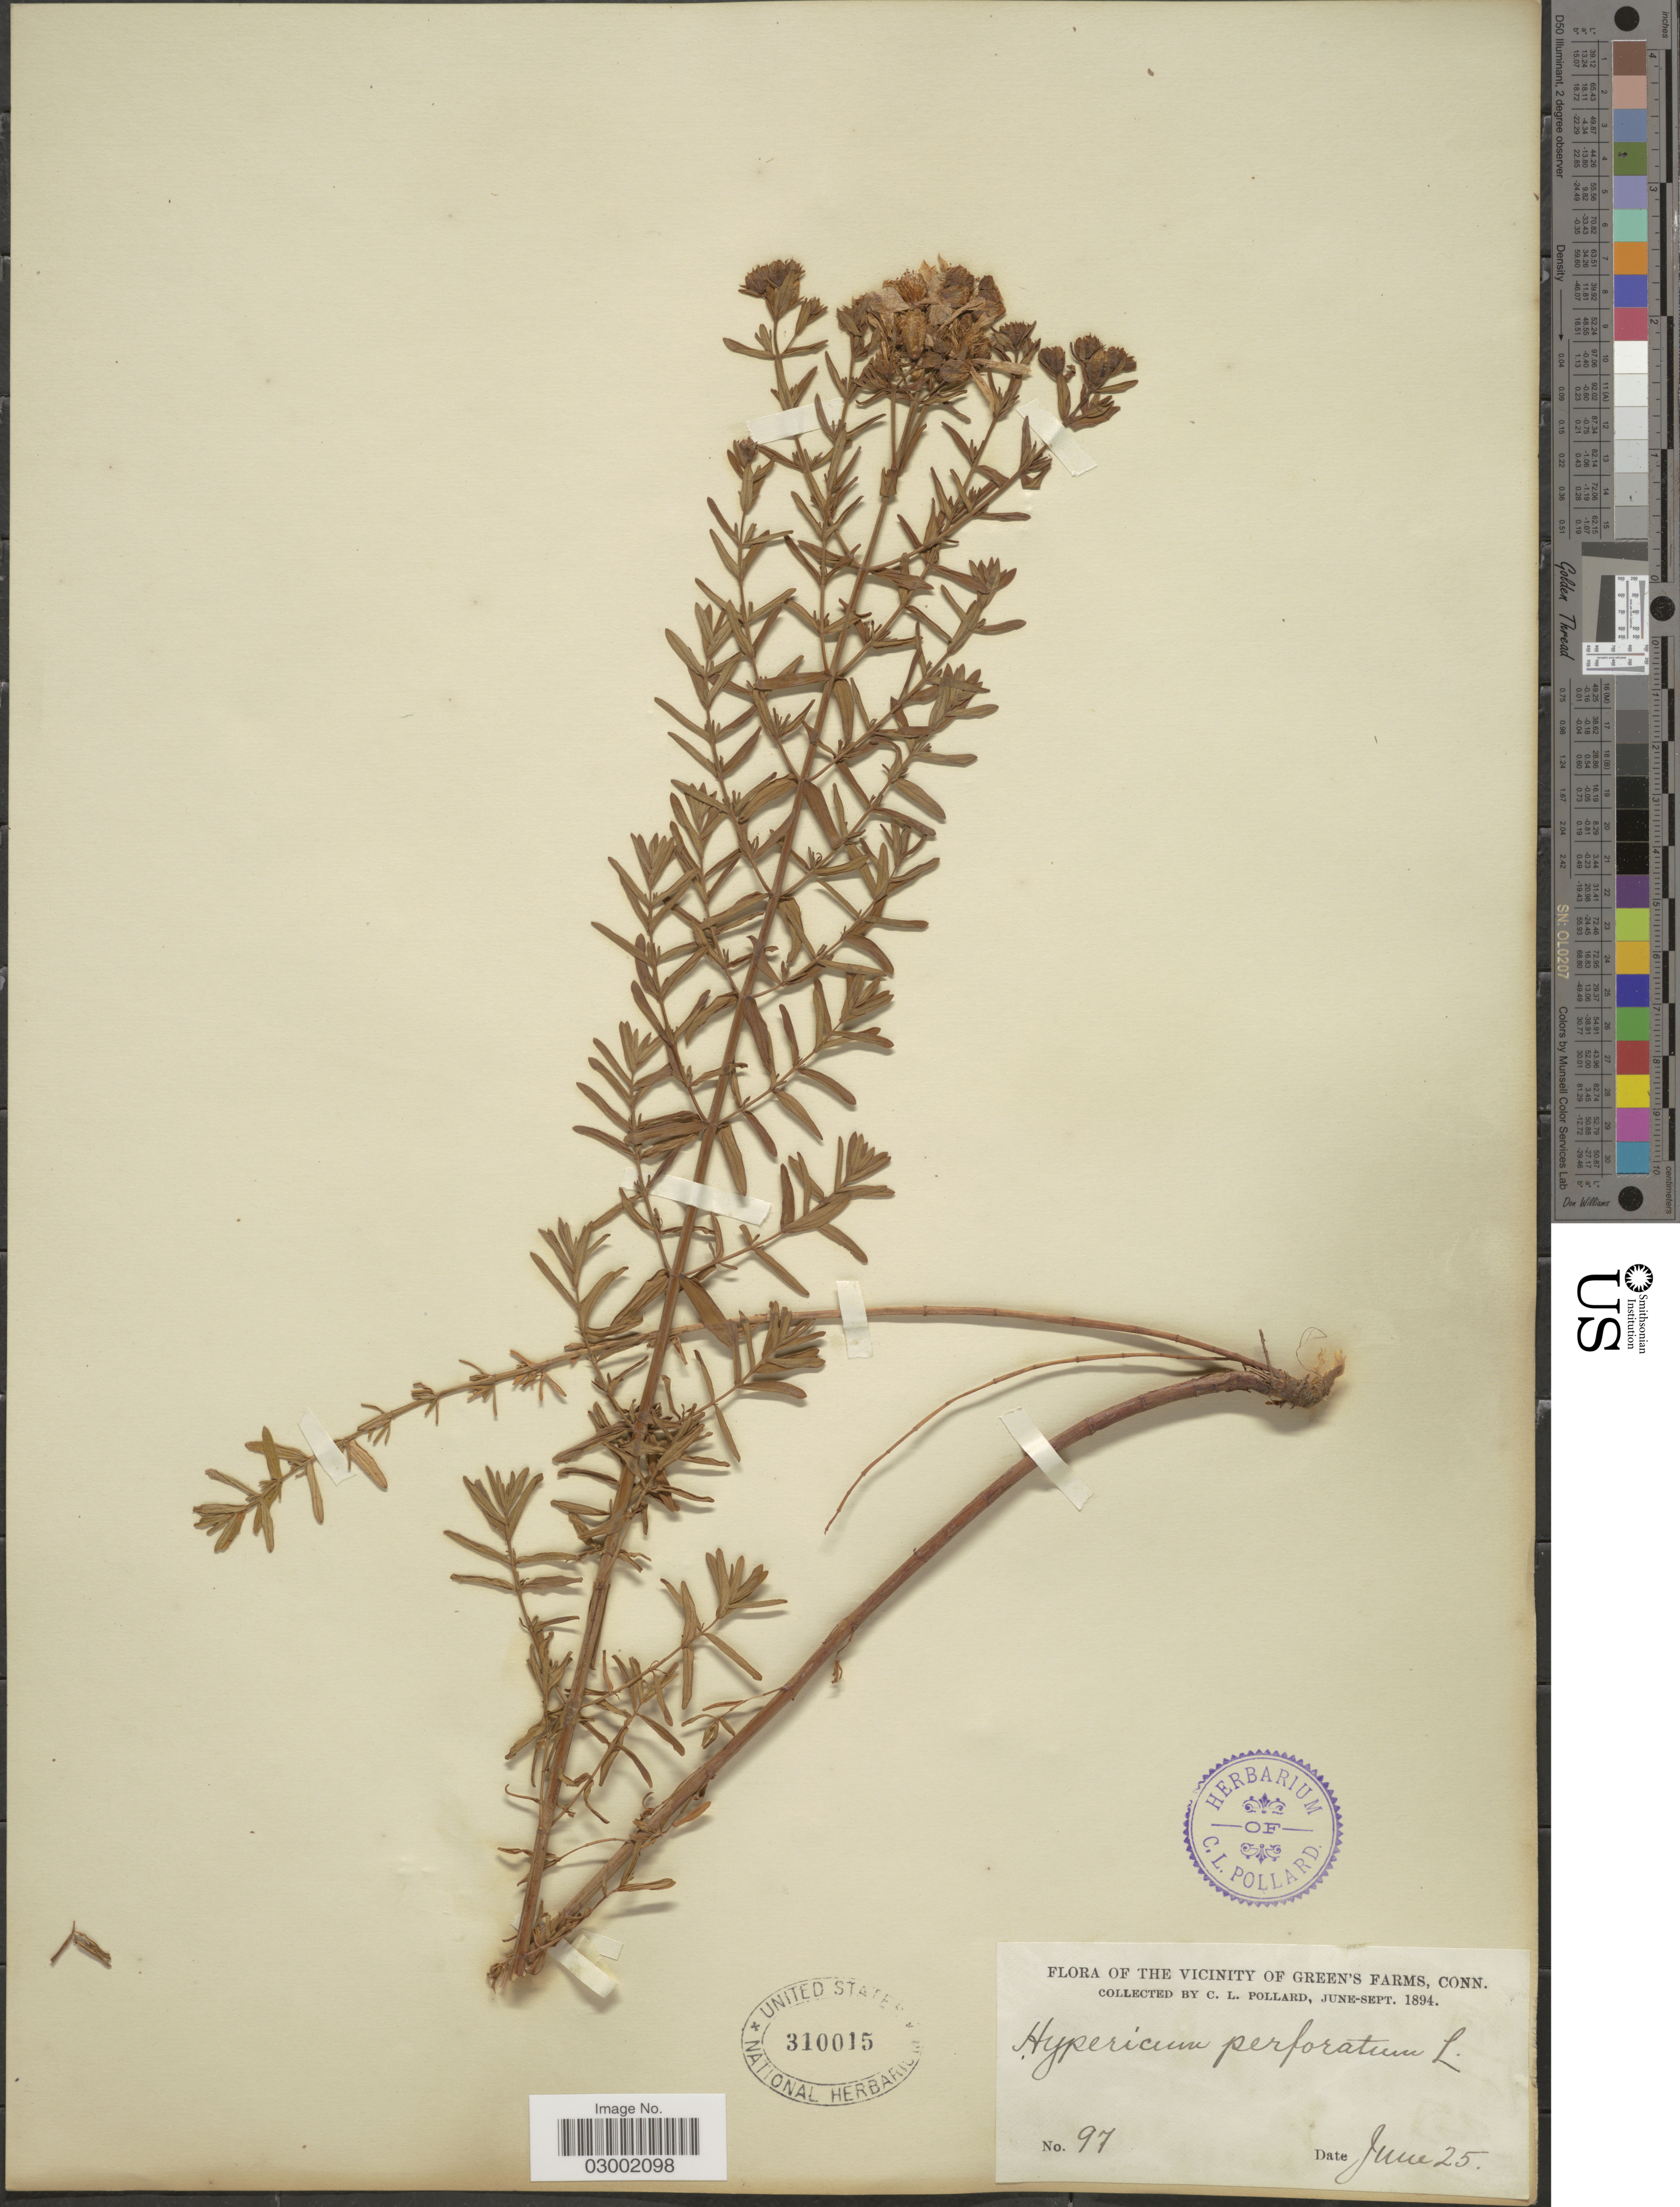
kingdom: Plantae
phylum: Tracheophyta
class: Magnoliopsida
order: Malpighiales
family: Hypericaceae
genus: Hypericum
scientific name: Hypericum perforatum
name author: L.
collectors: C. L. Pollard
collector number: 97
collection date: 1894-06-25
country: United States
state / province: Connecticut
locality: The Vicinity of Green's Farms, Conn.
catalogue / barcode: US 310015